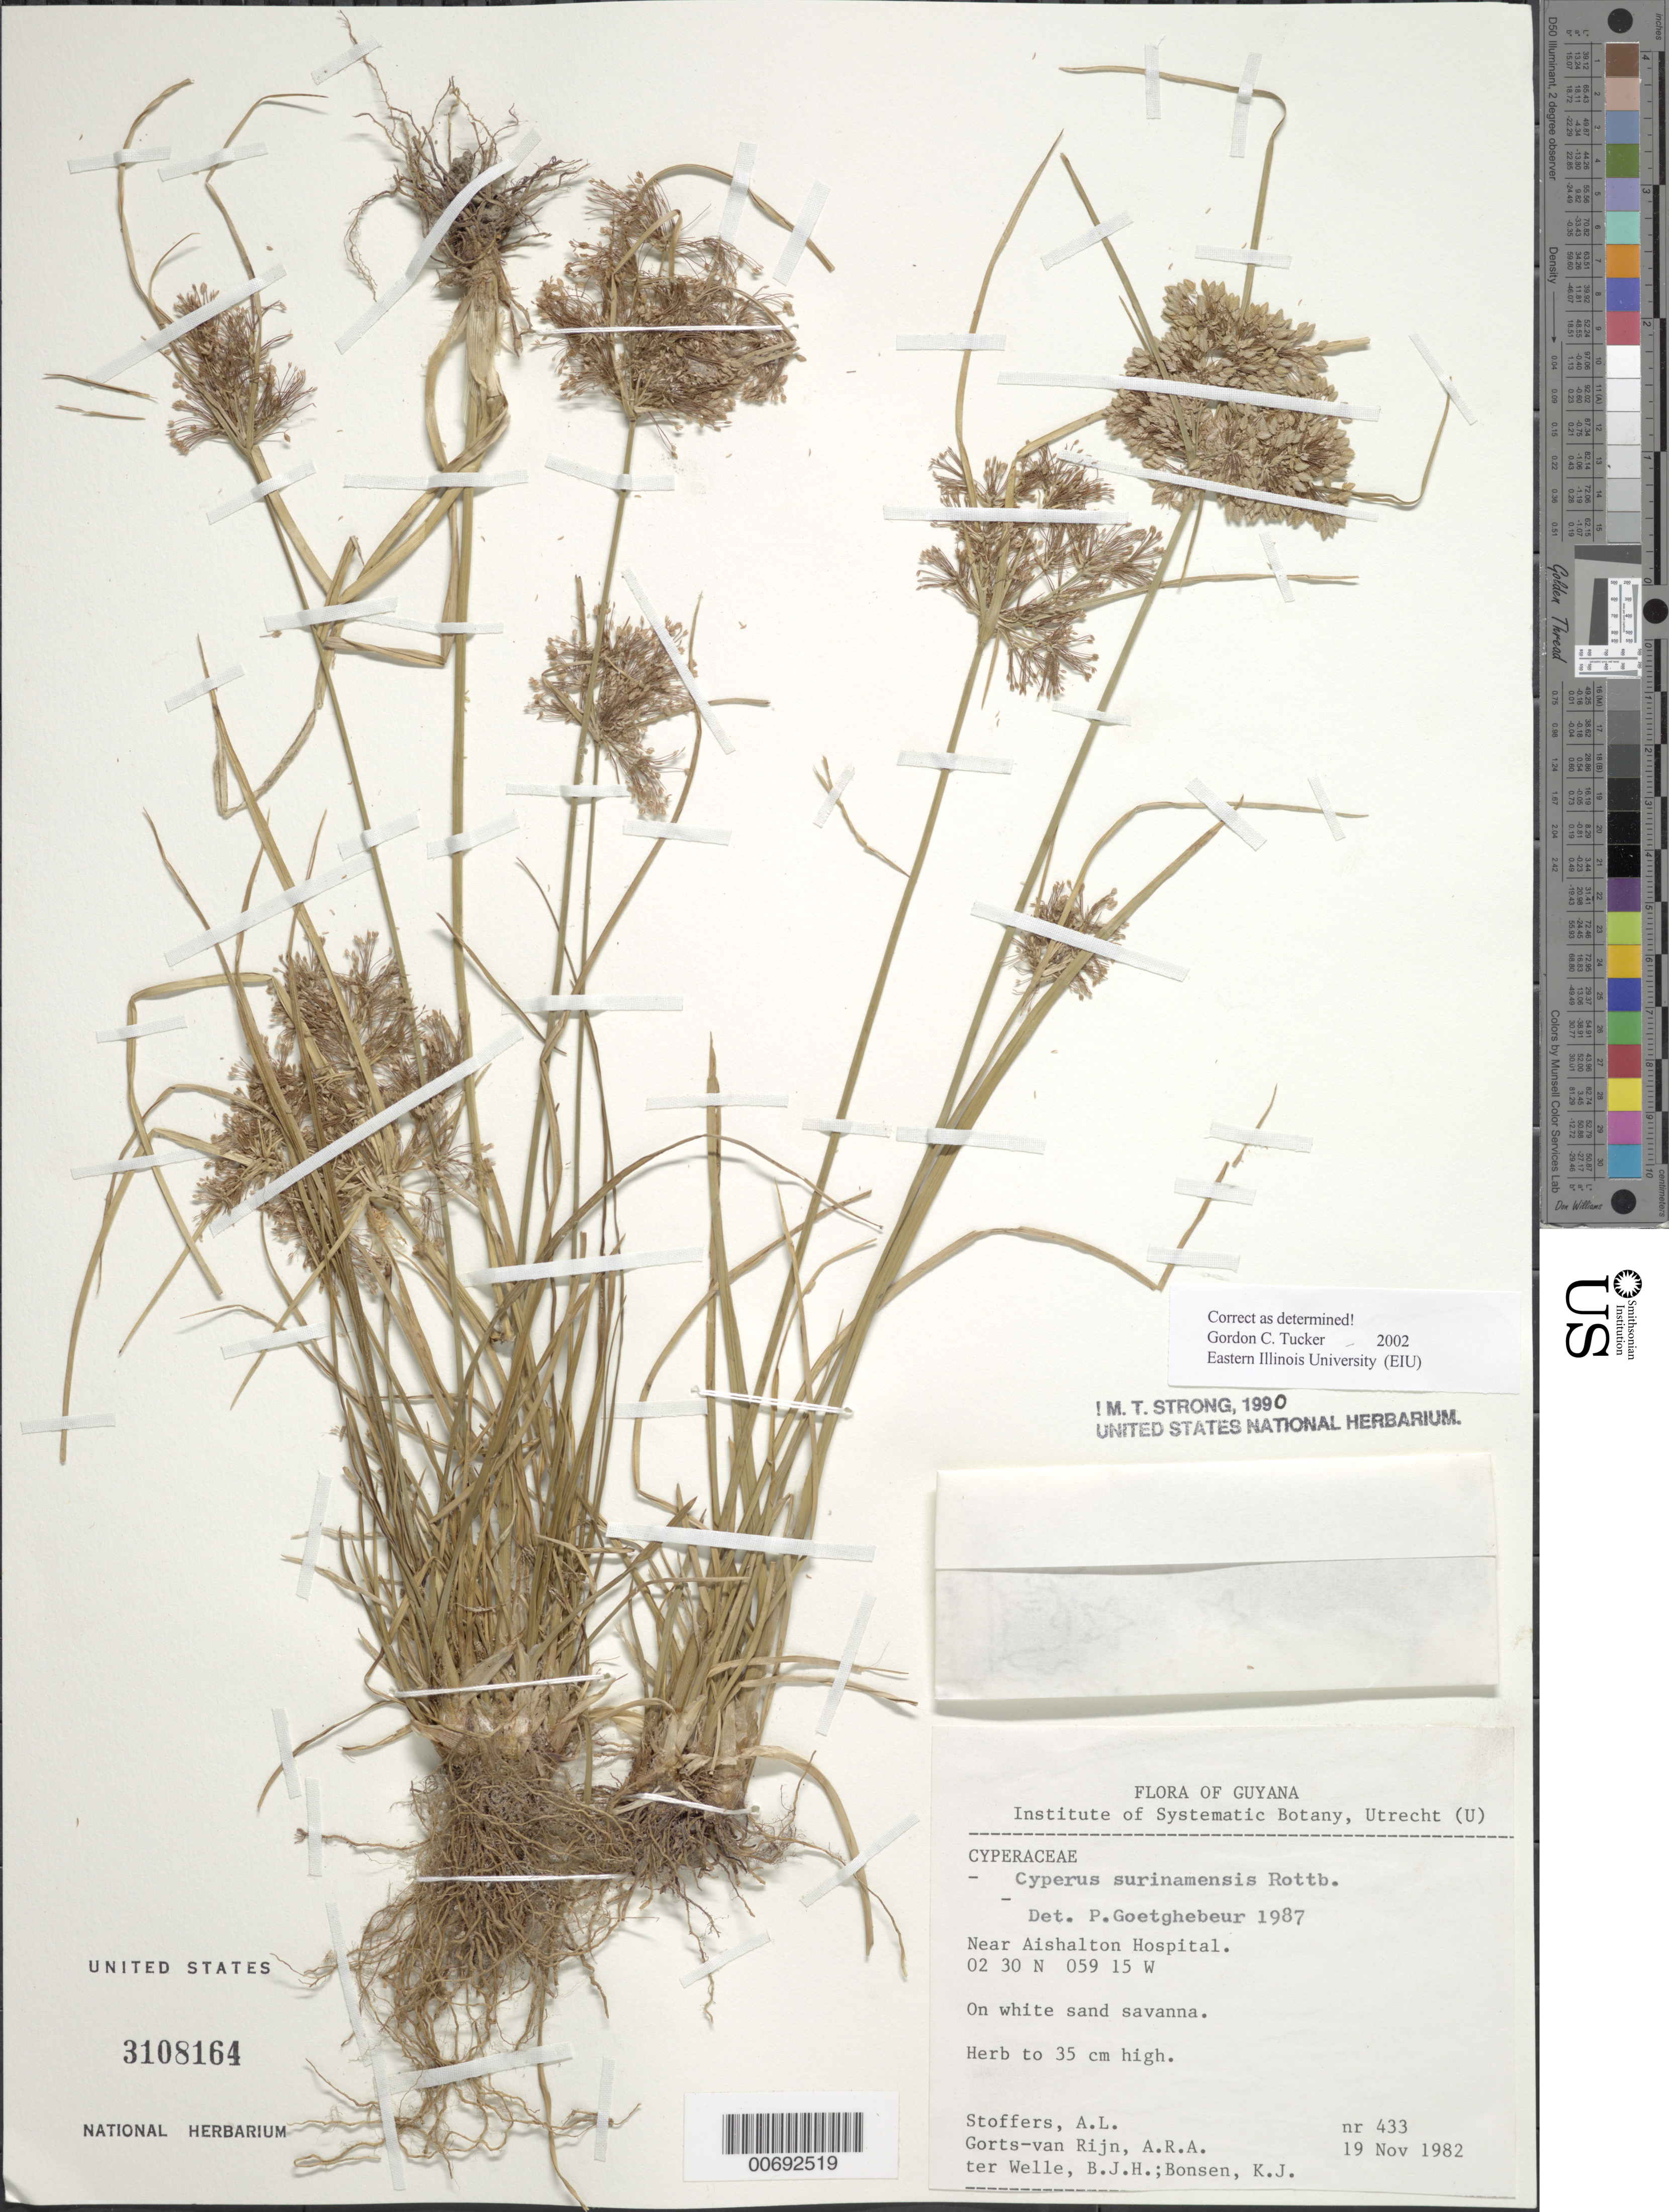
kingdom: Plantae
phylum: Tracheophyta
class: Liliopsida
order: Poales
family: Cyperaceae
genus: Cyperus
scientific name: Cyperus surinamensis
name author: Rottb.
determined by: Tucker, G. C.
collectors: A. Stoffers, A. .R. A. Görts-van Rijn, B. Welle & K. Bonsen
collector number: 433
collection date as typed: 19-Nov-82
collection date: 1982-11-19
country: Guyana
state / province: U. Takutu-U. Essequibo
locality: Aishalton Hospital, vic.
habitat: White sand savanna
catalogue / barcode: US 3108164